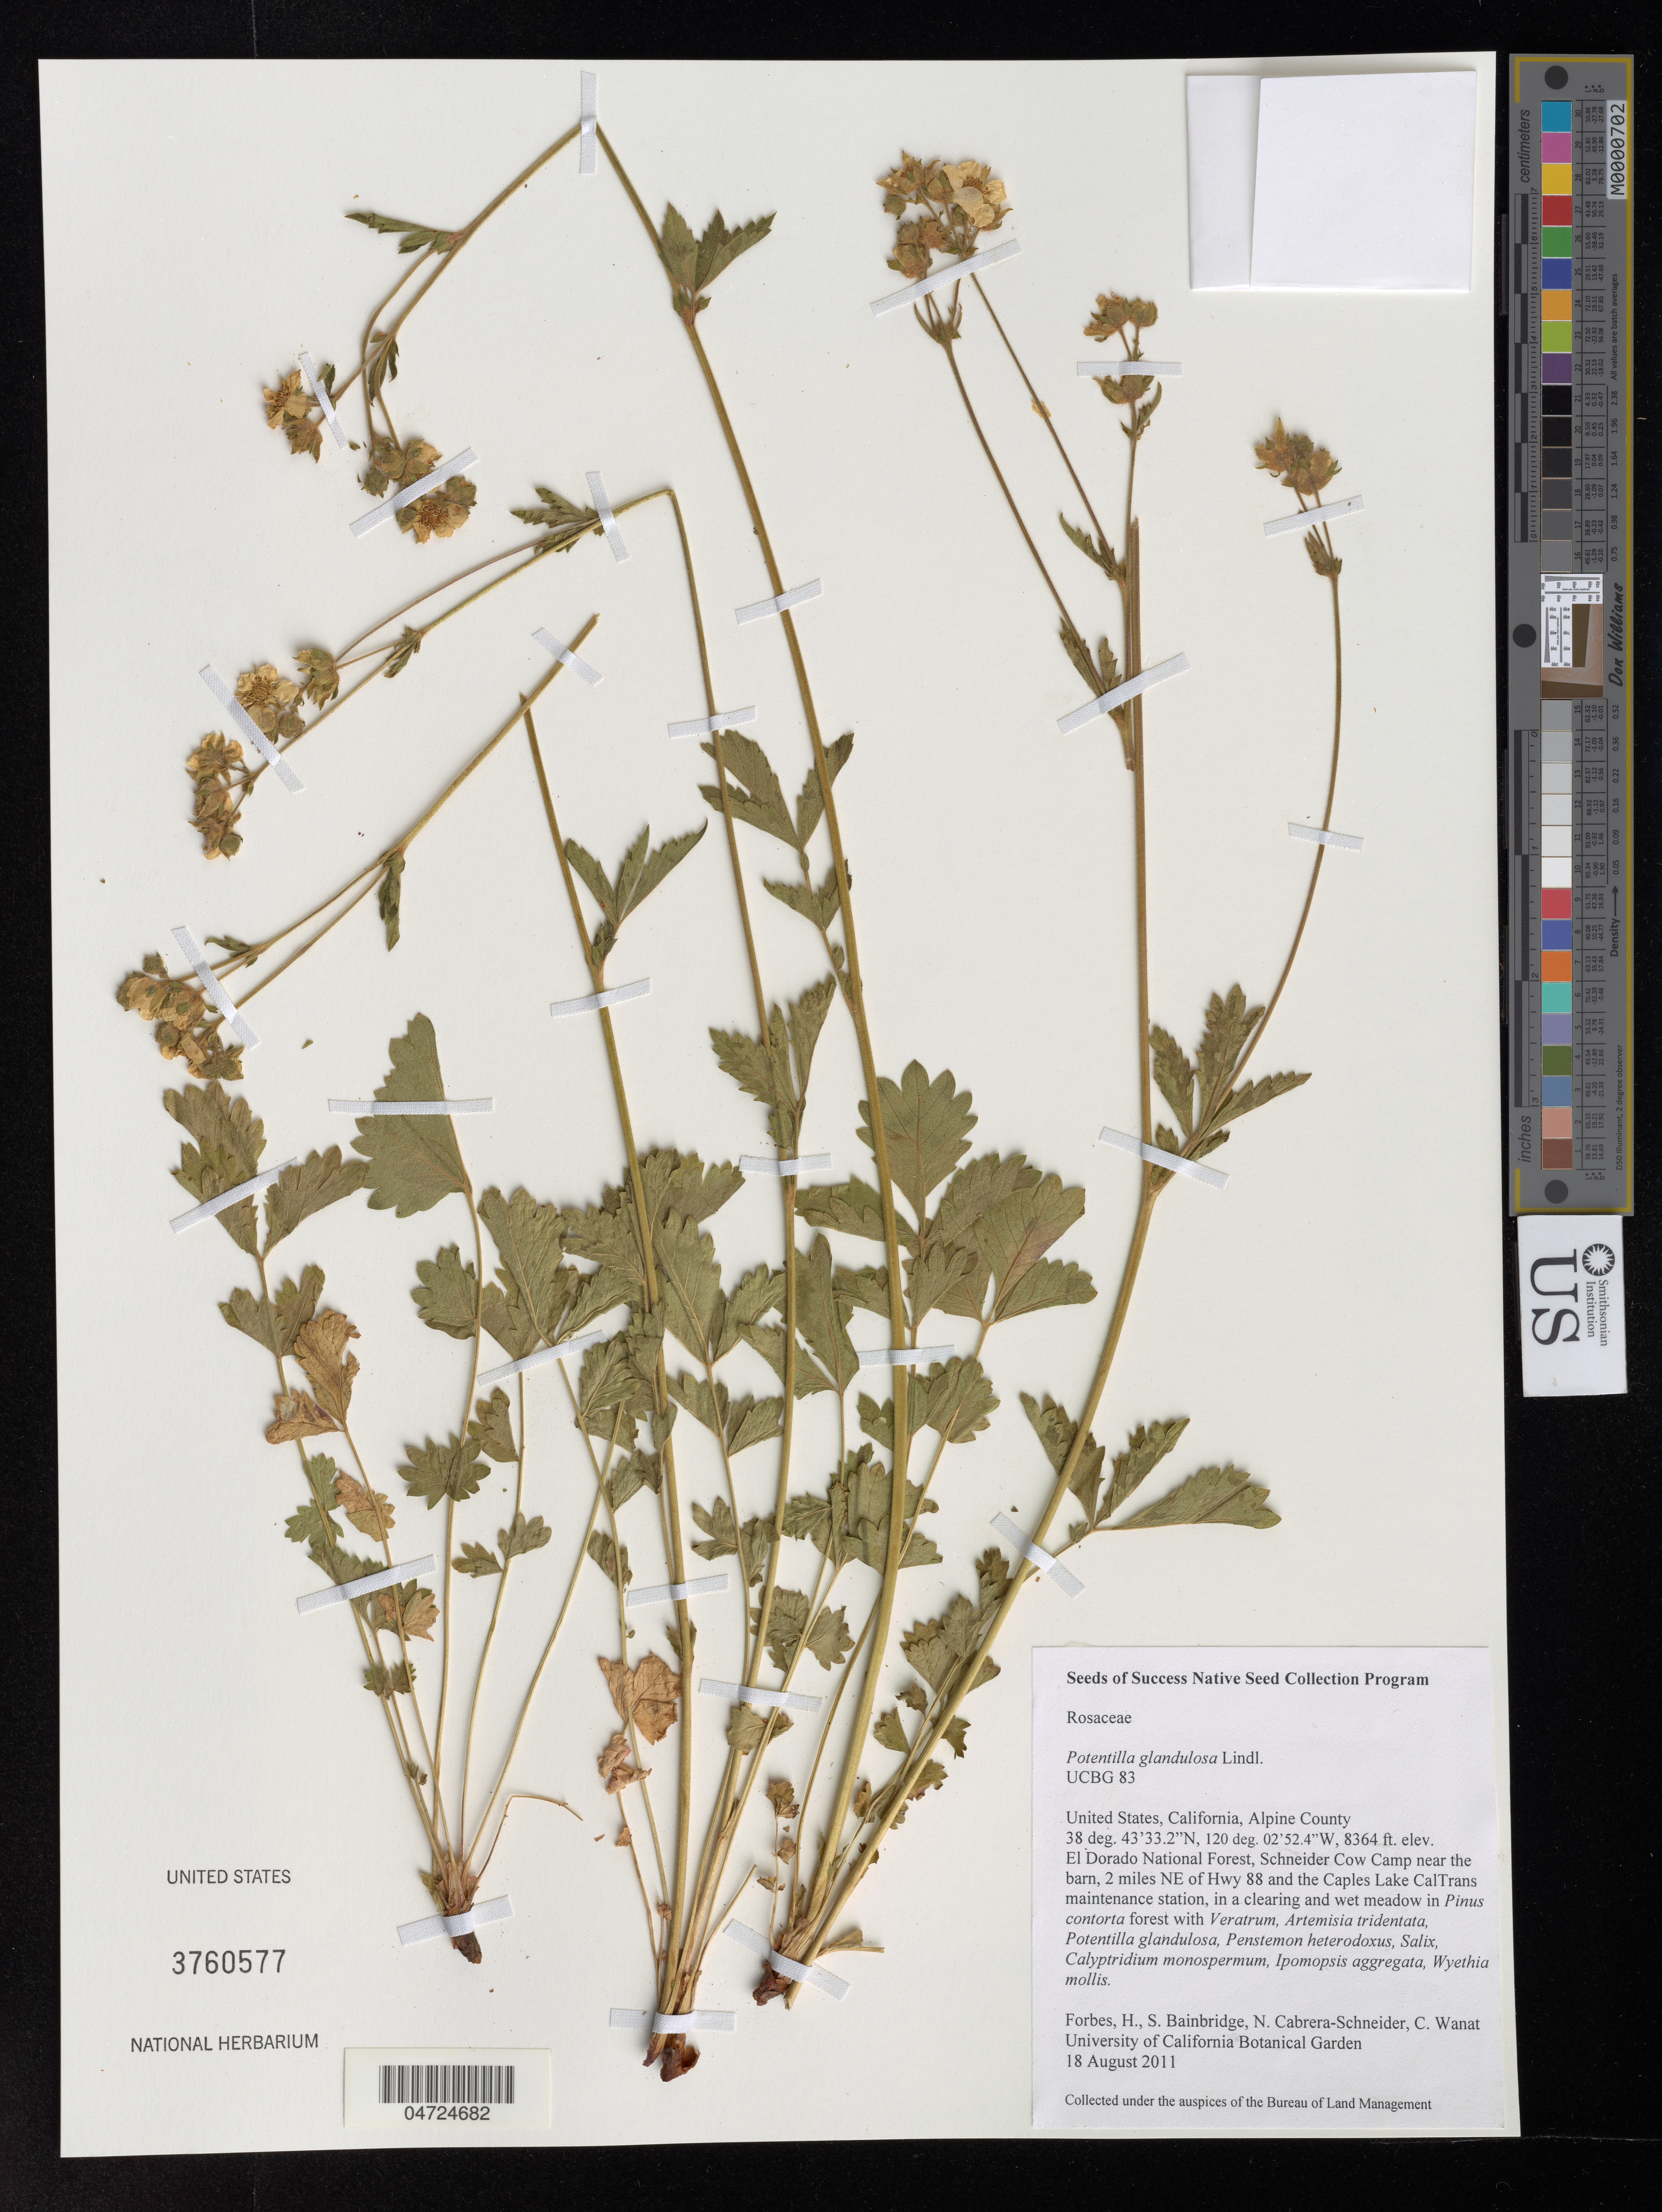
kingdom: Plantae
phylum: Tracheophyta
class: Magnoliopsida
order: Rosales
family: Rosaceae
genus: Potentilla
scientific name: Potentilla glandulosa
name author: Lindl.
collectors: H. Forbes & S. Bainbridge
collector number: UCBG 83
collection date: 2011-08-18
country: United States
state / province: California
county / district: Alpine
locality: Alpine County. El Dorado National Forest, Schneider Cow Camp near the barn, 2 miles NE of Hwy 88 and the Caples Lake CalTrans maintenance station.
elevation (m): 2549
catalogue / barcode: US 3760577